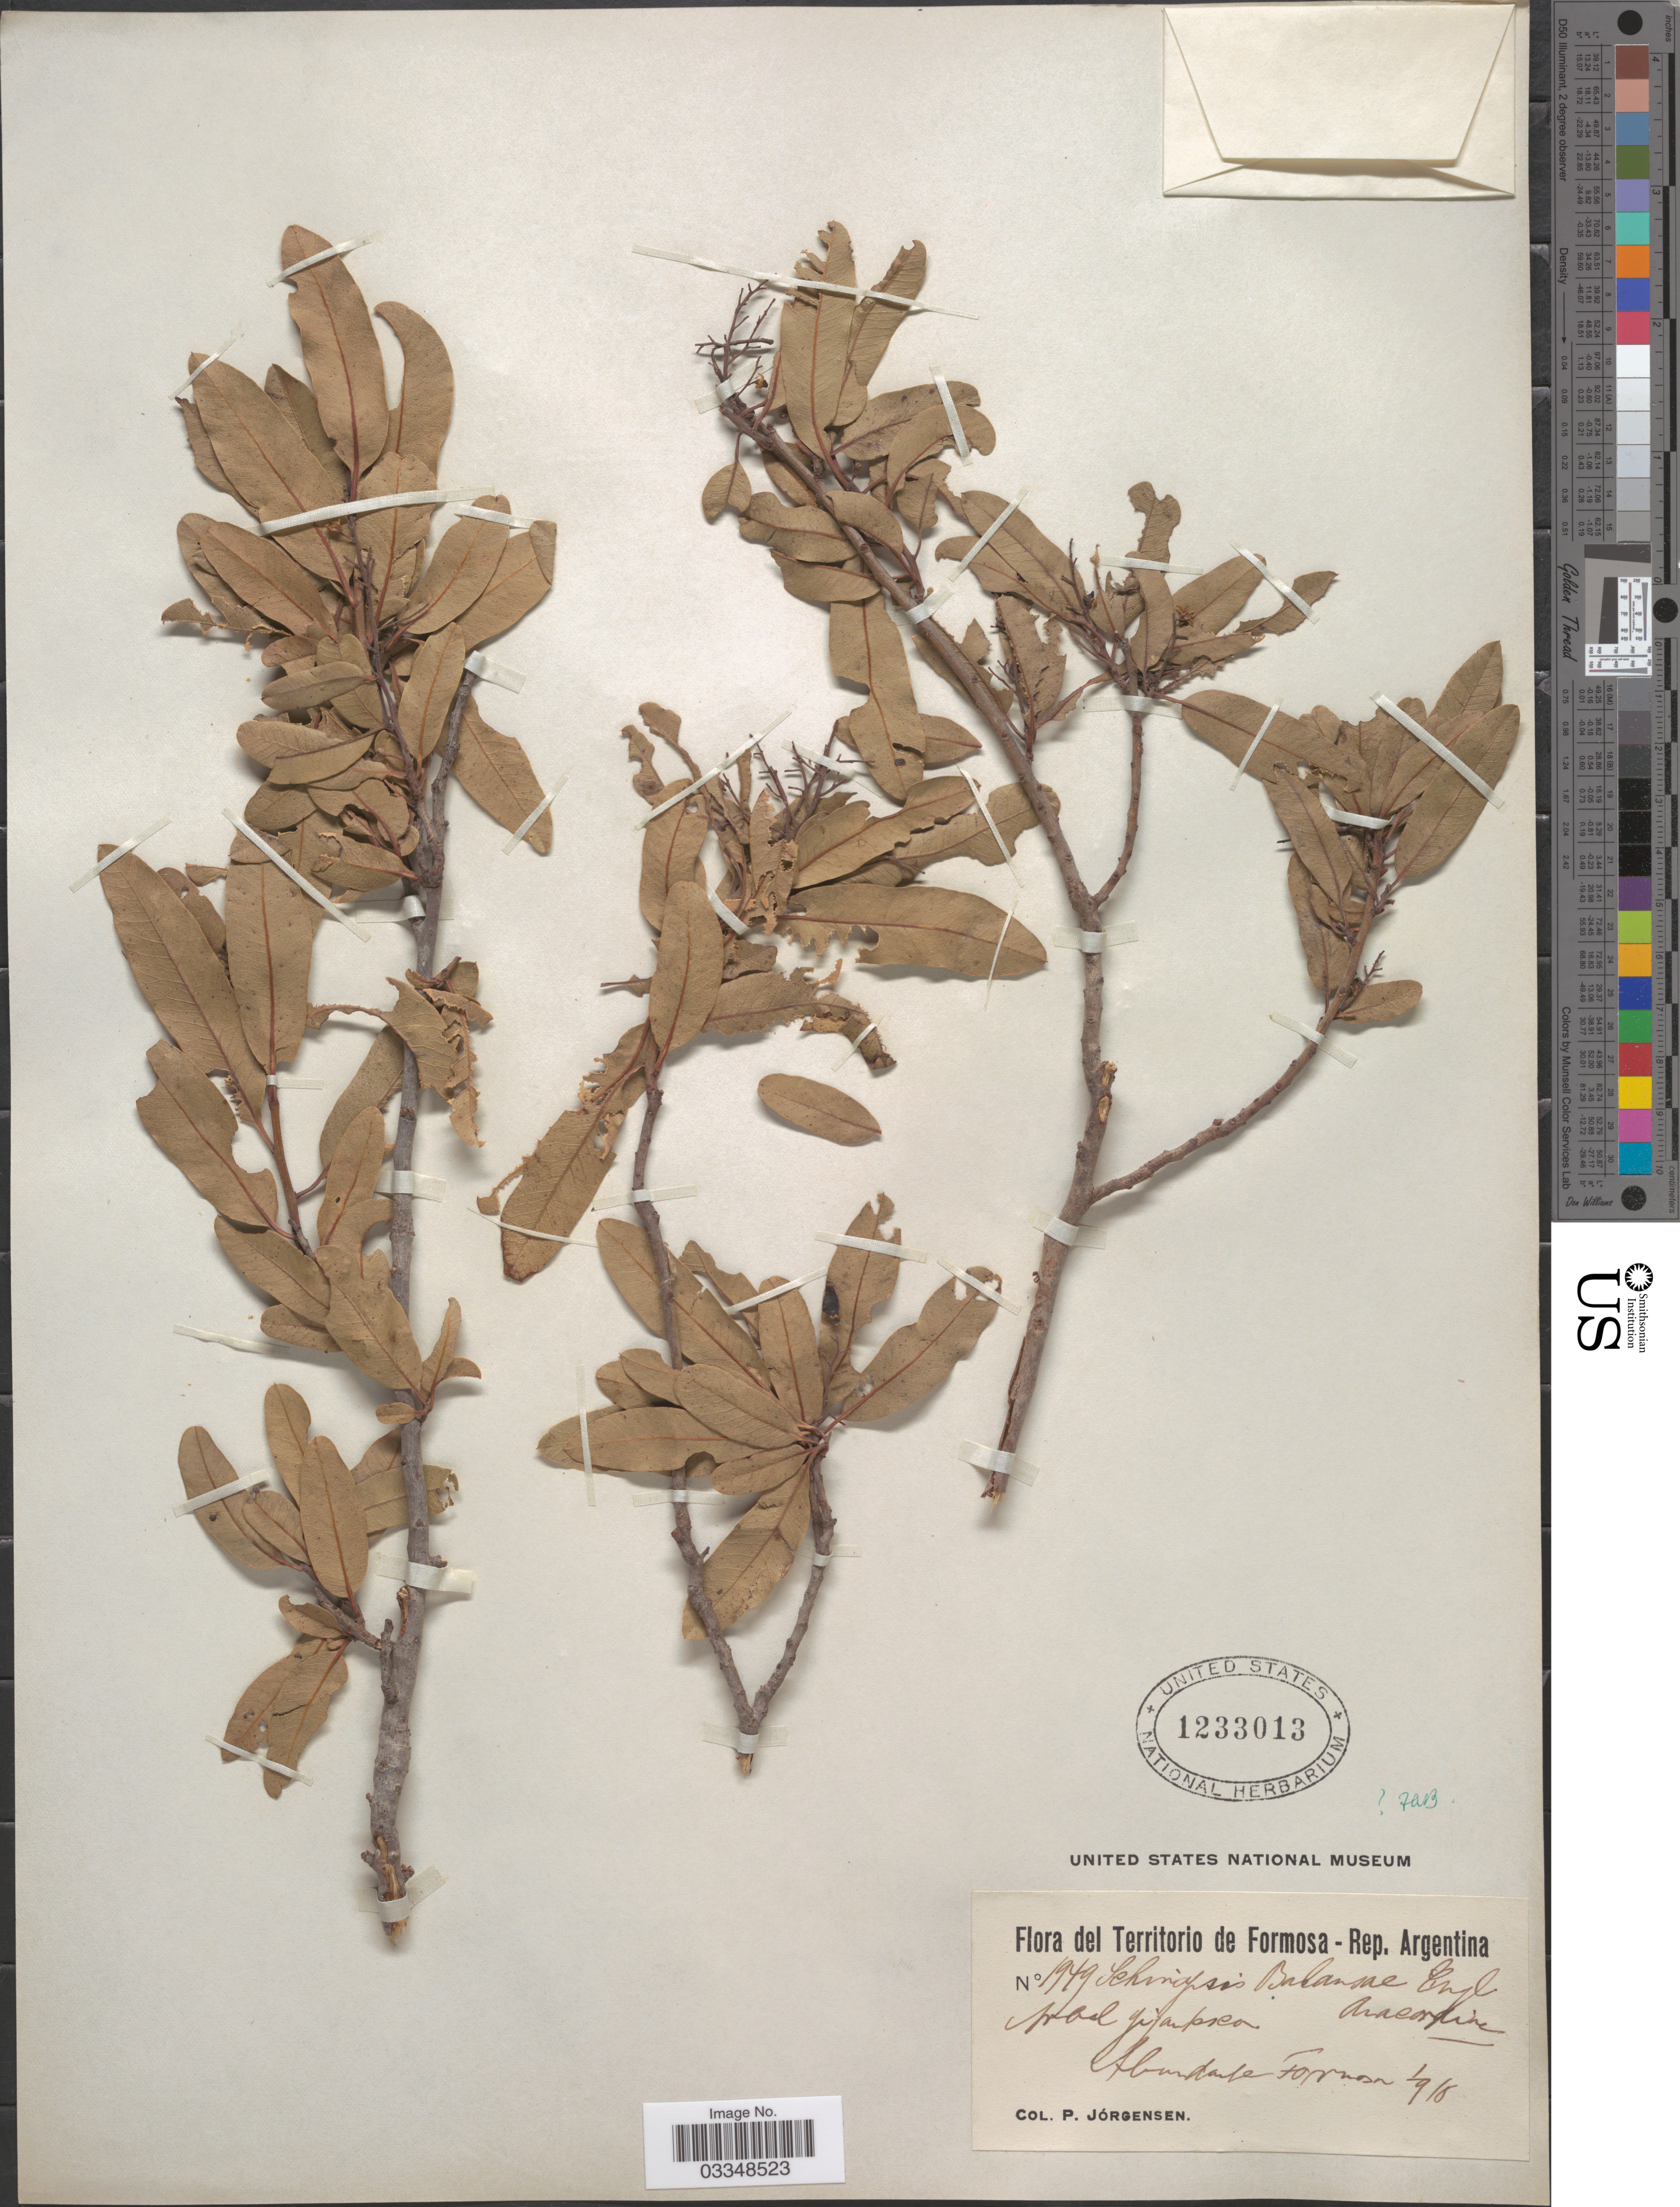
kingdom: Plantae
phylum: Tracheophyta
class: Magnoliopsida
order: Sapindales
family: Anacardiaceae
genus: Schinopsis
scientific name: Schinopsis balansae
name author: Engl.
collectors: P. Jörgensen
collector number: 1949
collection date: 1918-01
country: Argentina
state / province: Formosa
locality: Territorio de Formosa. Abundante Formosa.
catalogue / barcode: US 1233013